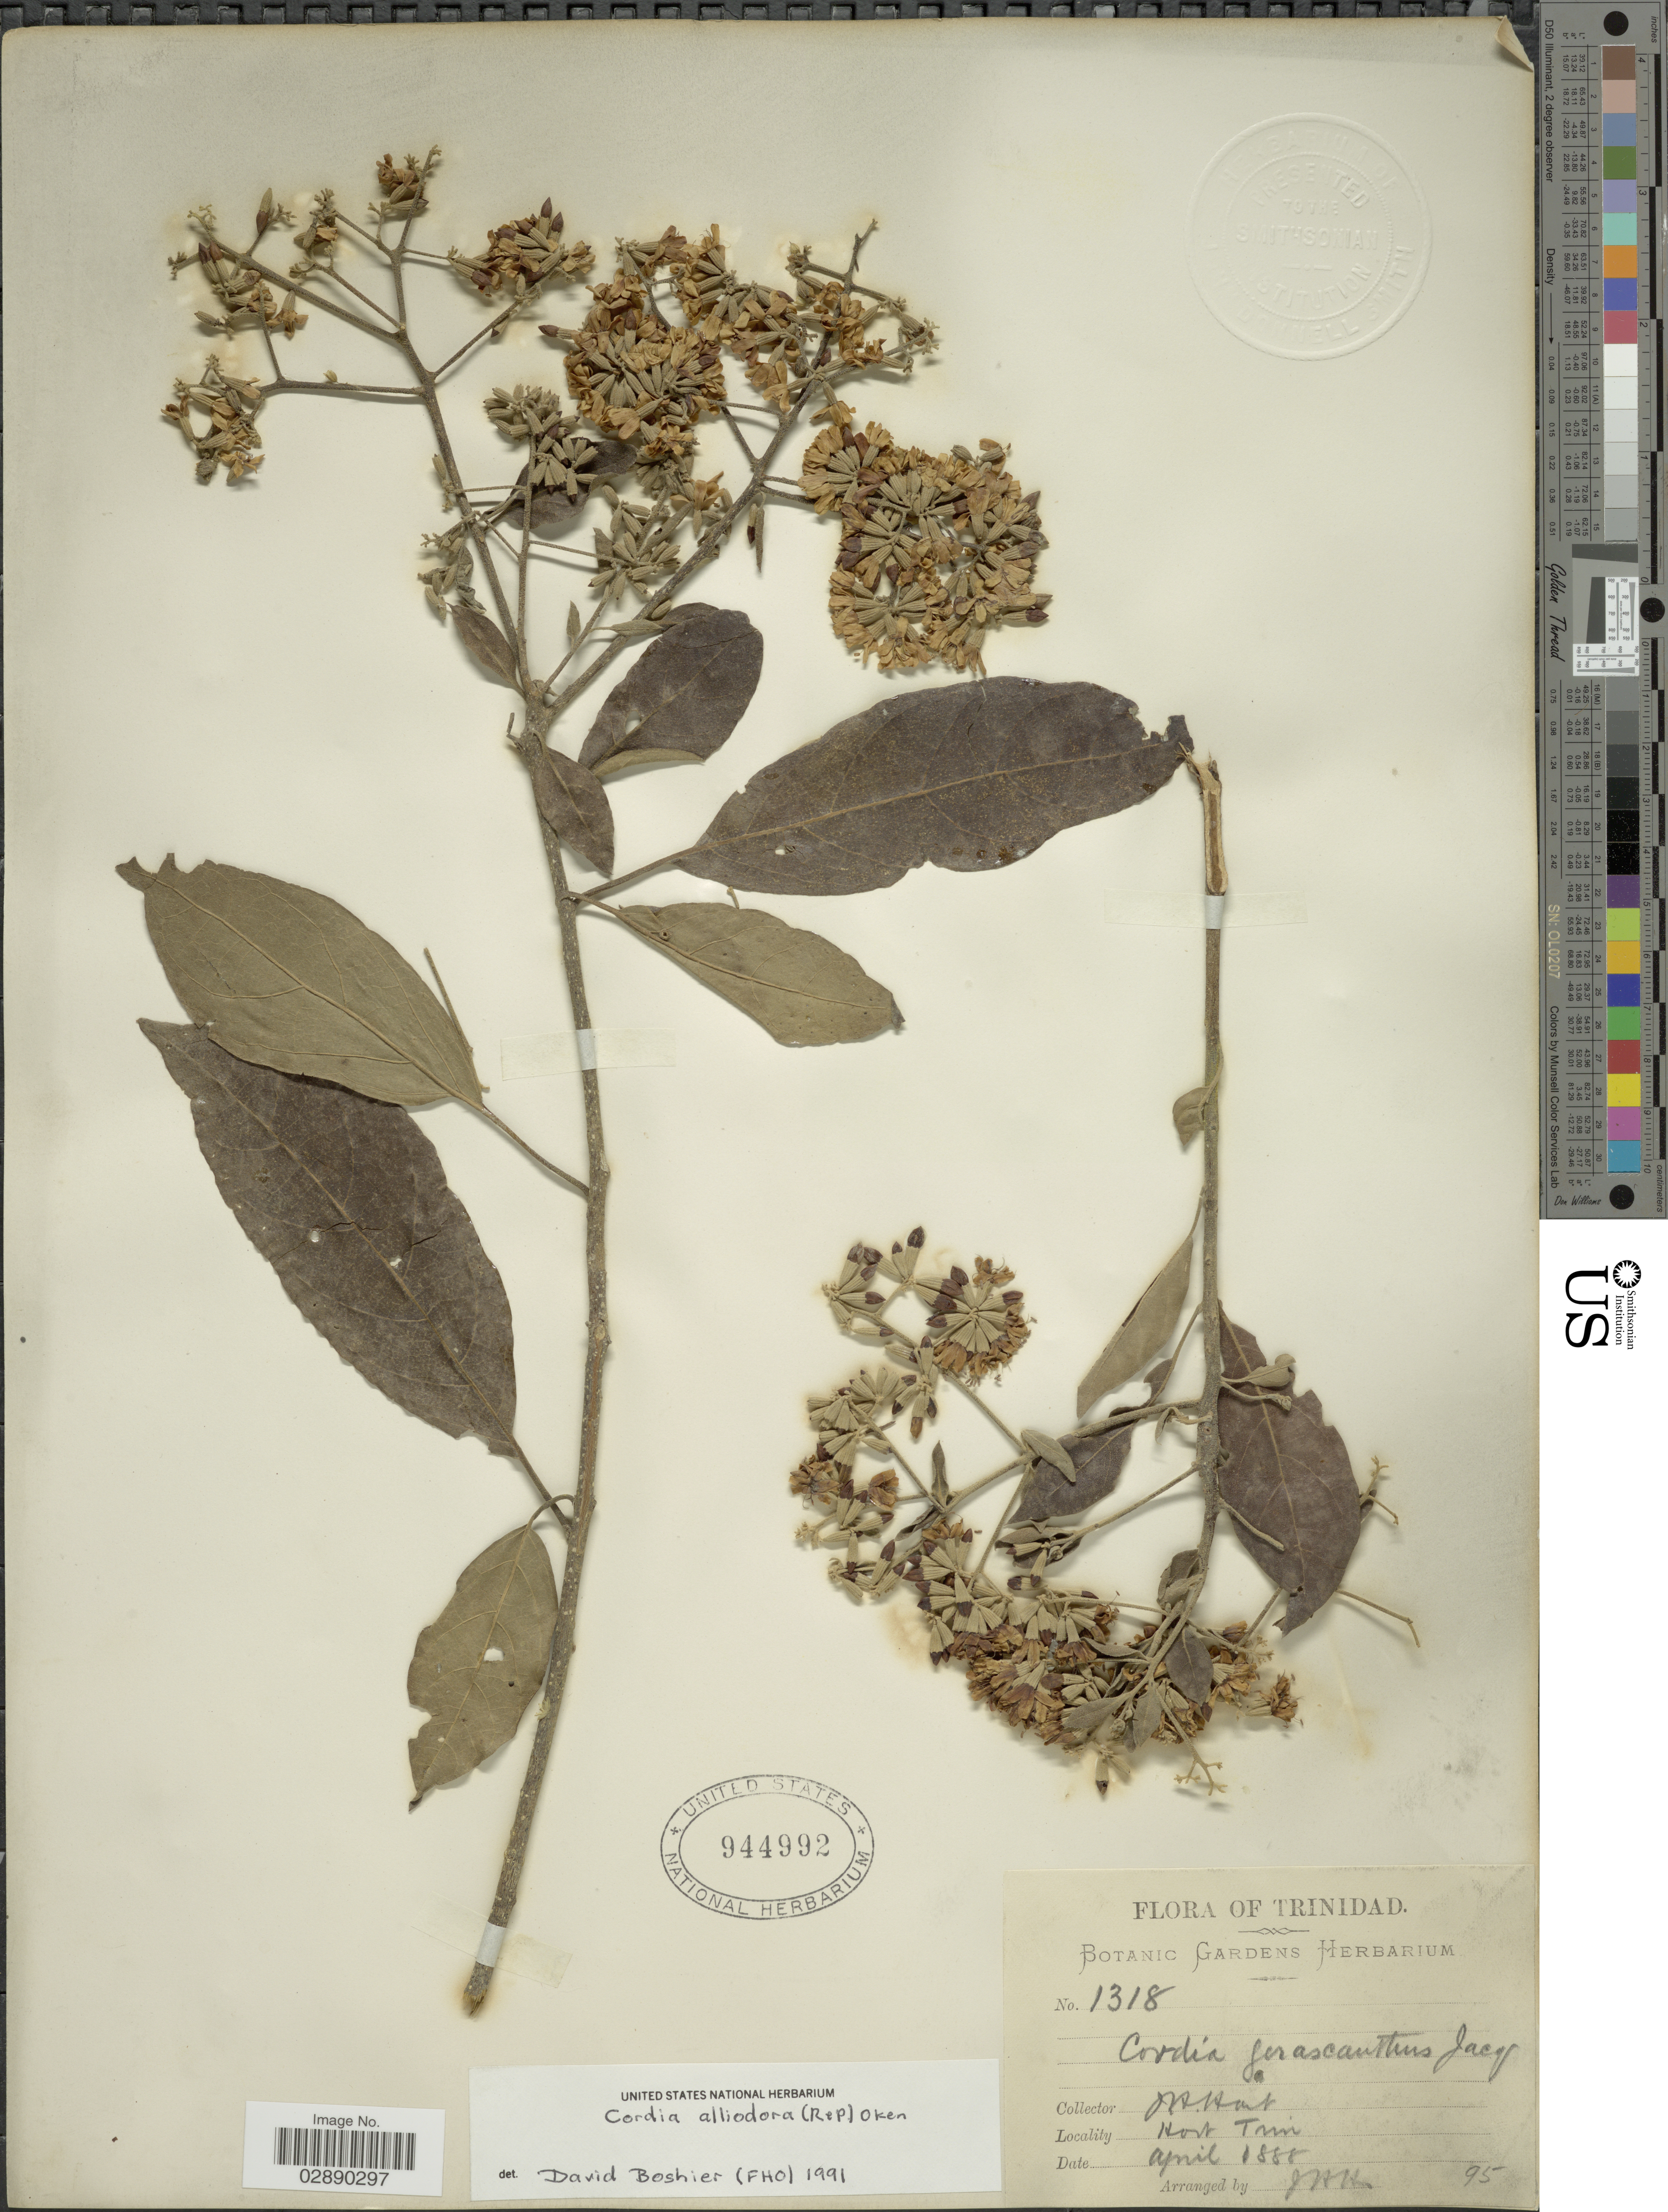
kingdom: Plantae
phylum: Tracheophyta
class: Magnoliopsida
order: Boraginales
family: Cordiaceae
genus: Cordia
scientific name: Cordia alliodora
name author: (Ruiz & Pav.) Oken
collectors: J. H. Hart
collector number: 1318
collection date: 1888-04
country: Trinidad and Tobago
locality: Trinidad. Hort Trin.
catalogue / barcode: US 944992